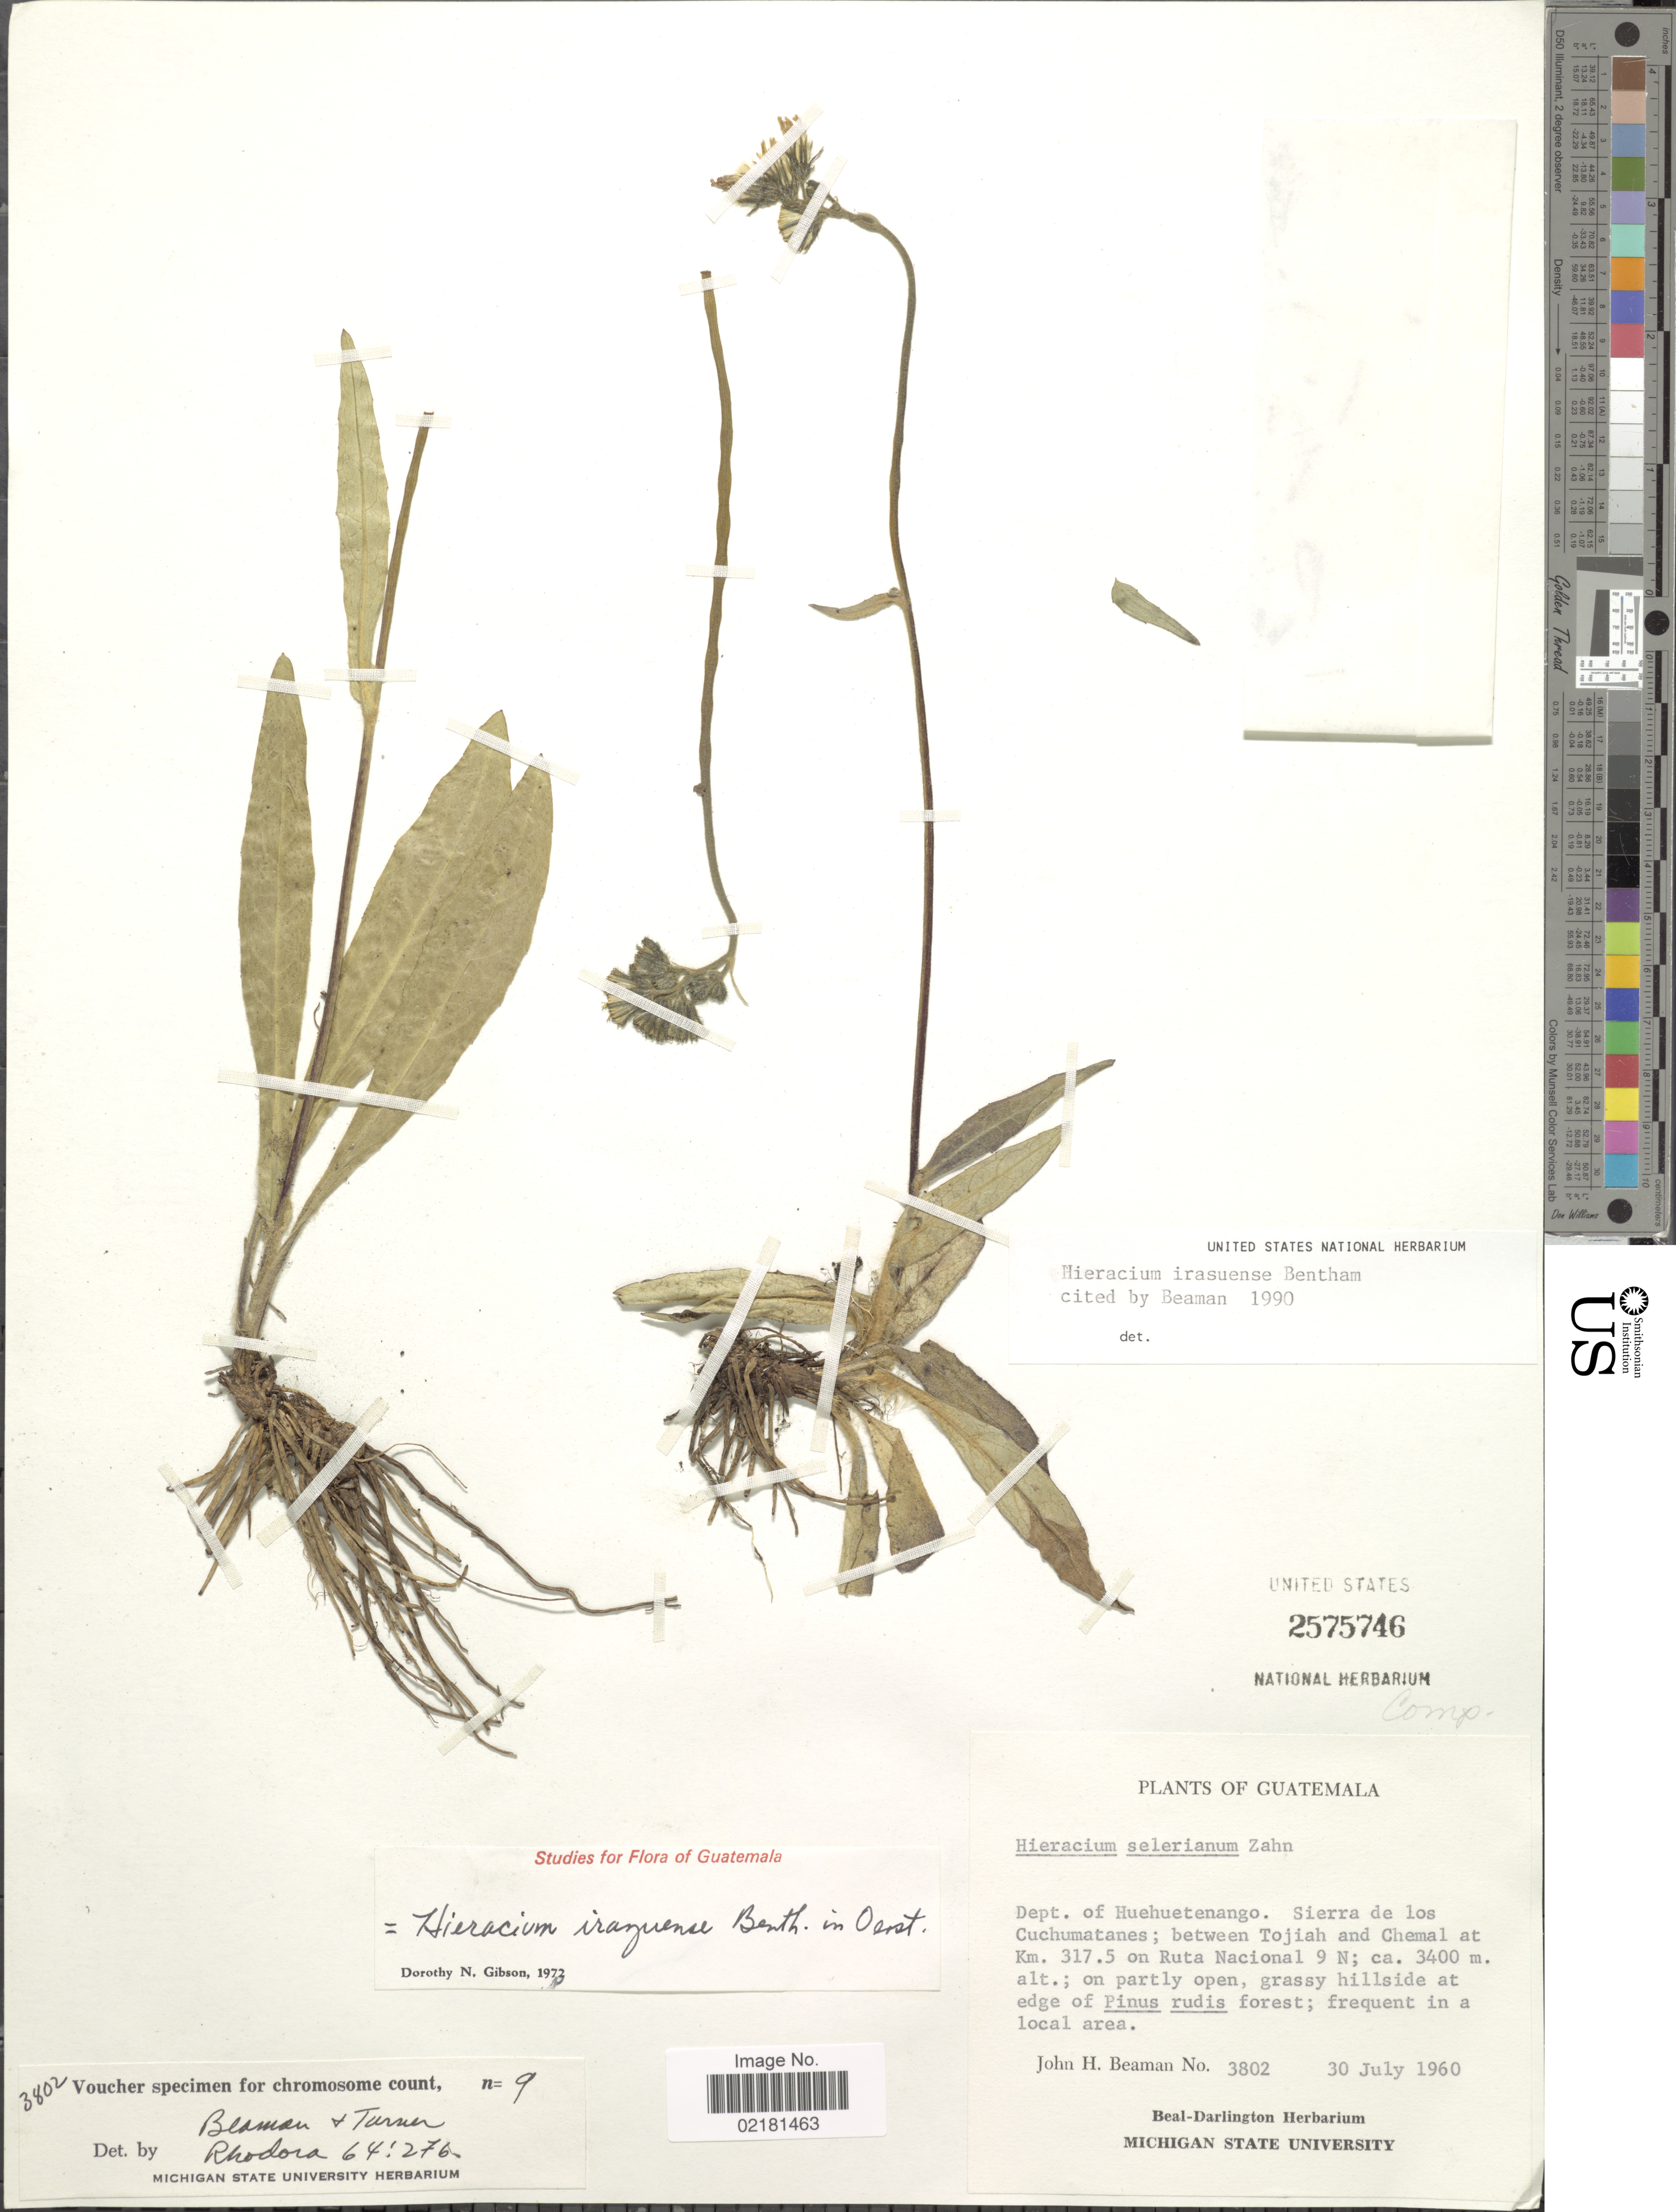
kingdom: Plantae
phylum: Tracheophyta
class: Magnoliopsida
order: Asterales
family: Asteraceae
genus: Hieracium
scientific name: Hieracium irasuense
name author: Benth.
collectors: J. H. Beaman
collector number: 3802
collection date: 1960-07-30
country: Guatemala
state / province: Huehuetenango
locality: Sierra de los Cuchumatanes; between Tojiah and Chemal at Km. 317.5 on Ruta Nacional 9 N, grassy hillside at edge of forest.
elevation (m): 3400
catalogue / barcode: US 2575746